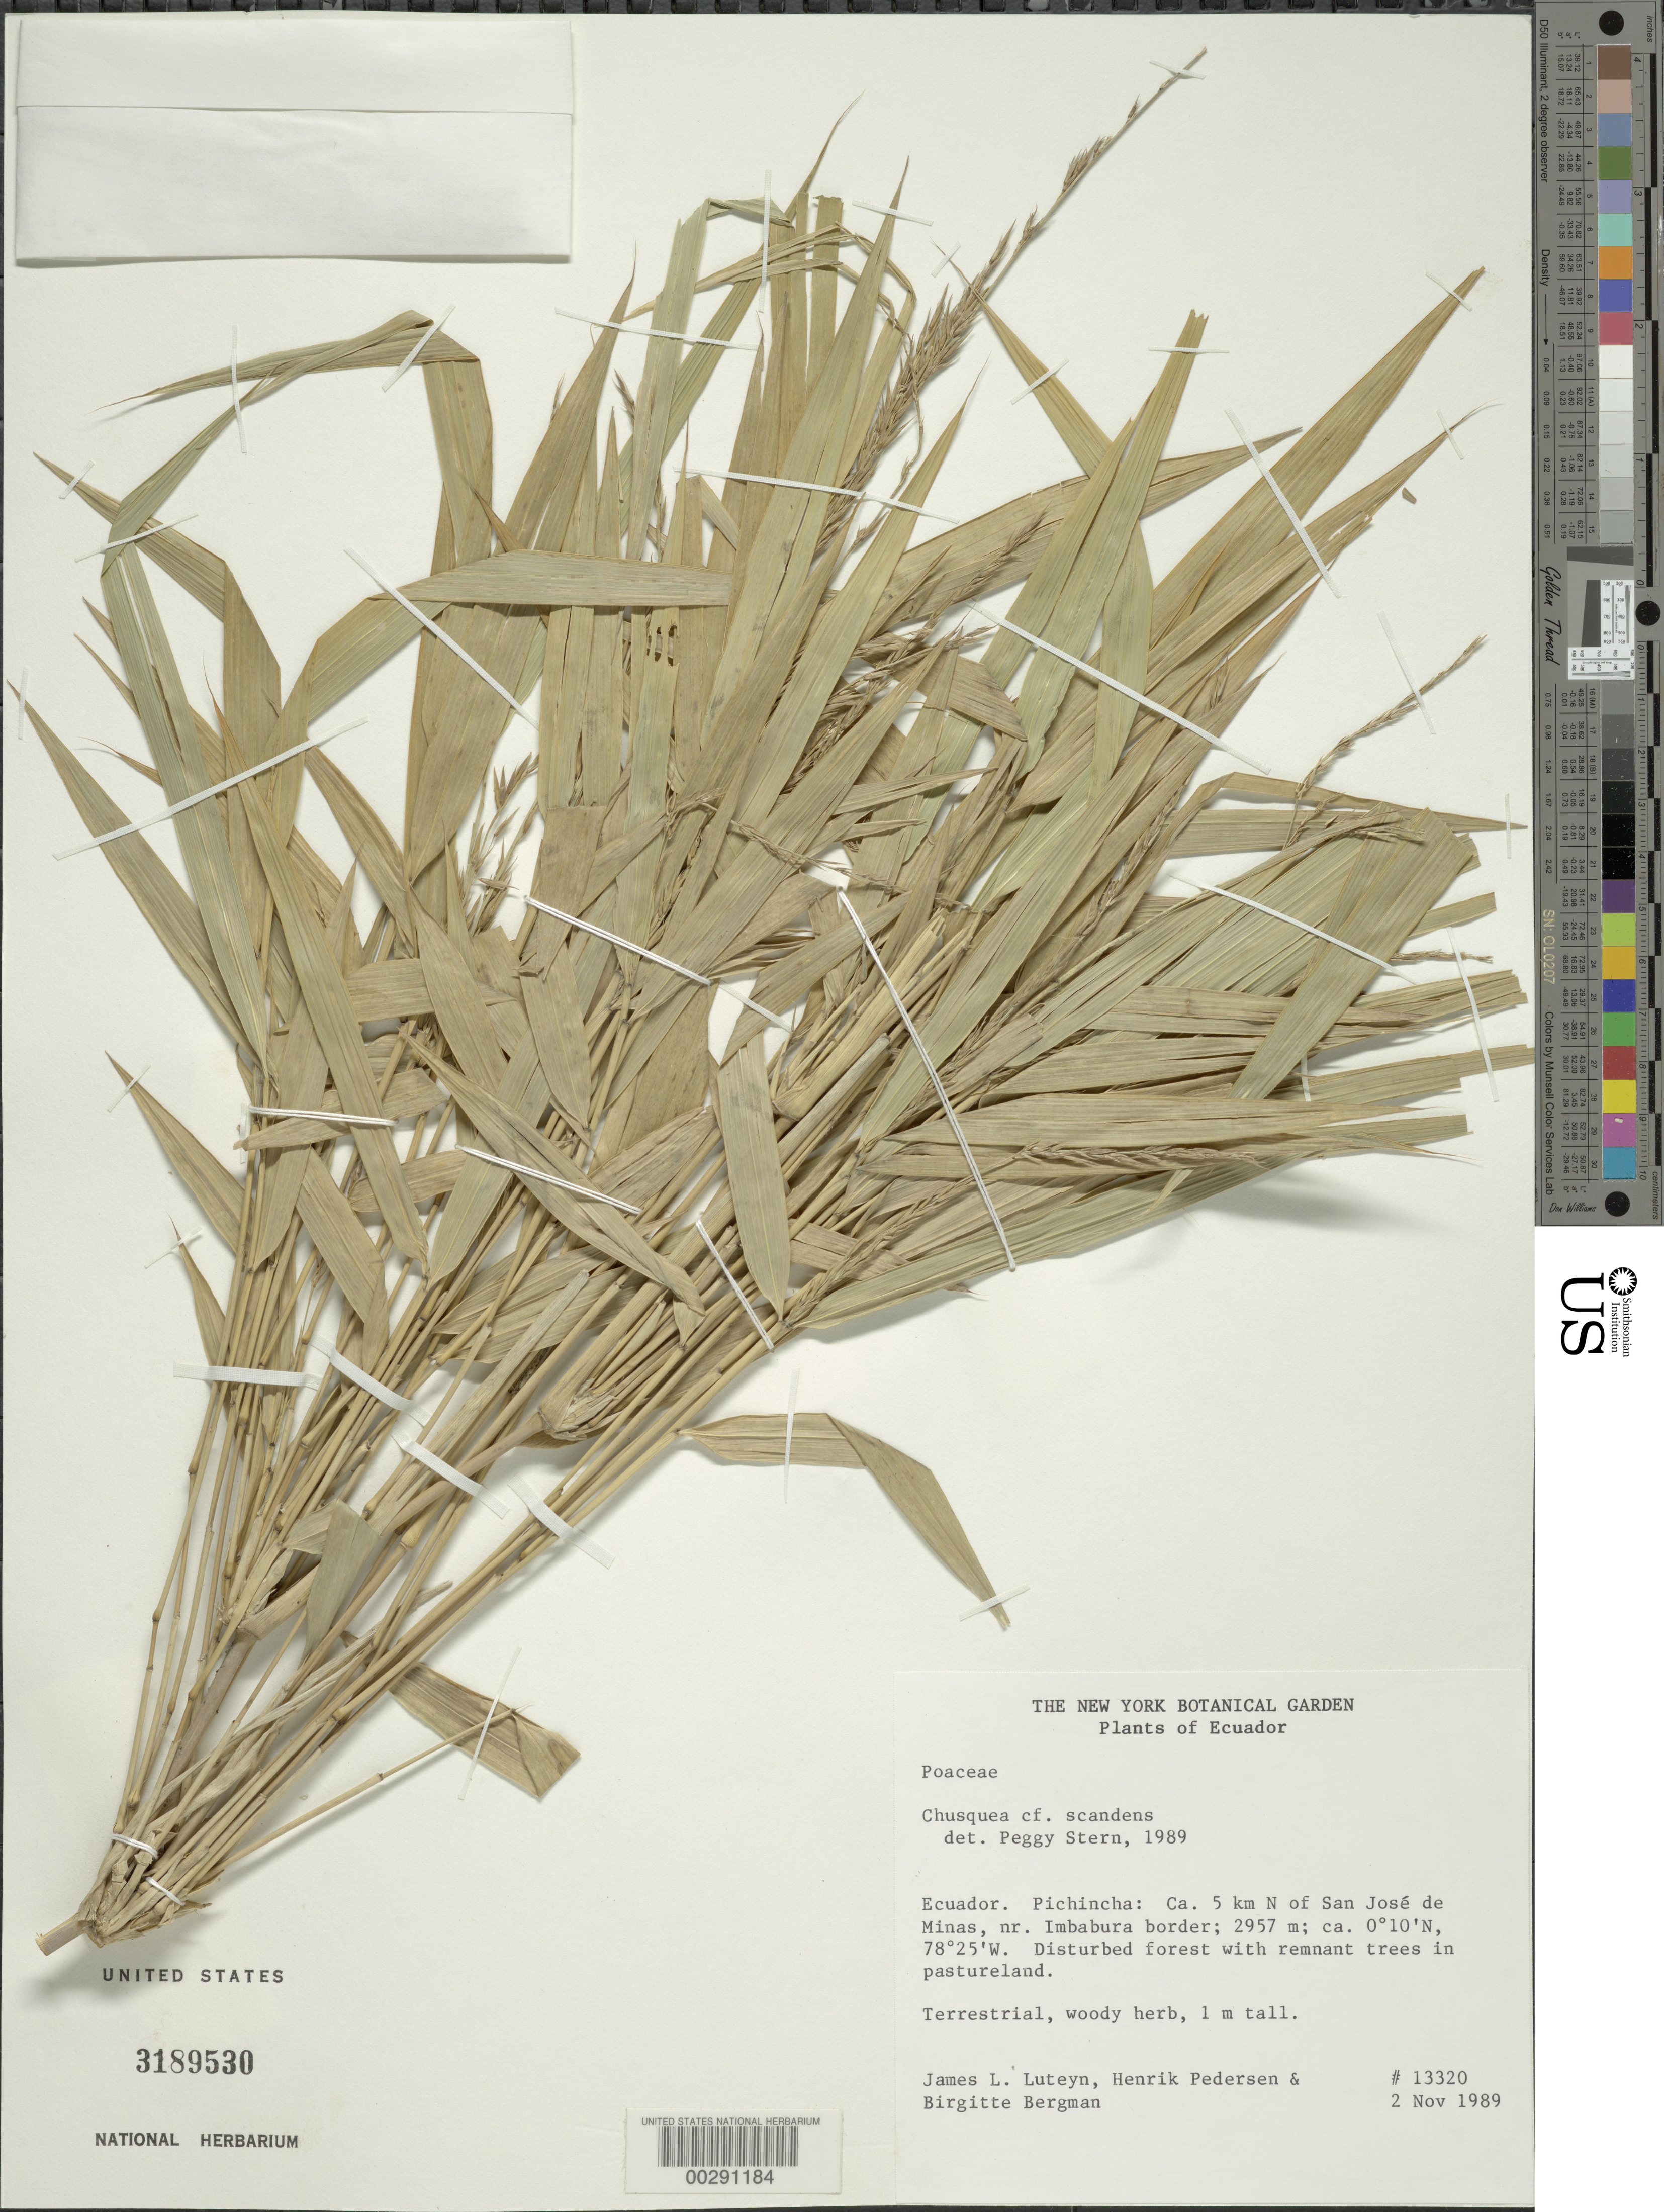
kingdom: Plantae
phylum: Tracheophyta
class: Liliopsida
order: Poales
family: Poaceae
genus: Chusquea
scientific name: Chusquea scandens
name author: Kunth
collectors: J. L. Luteyn, H. Pedersen & B. Bergman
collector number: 13320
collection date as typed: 02 Nov 1989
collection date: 1989-11-02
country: Ecuador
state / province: Pichincha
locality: Ca 5 km N of San Jose de Minas, near imbabura border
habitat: Disturbed forest with remnant trees in pastureland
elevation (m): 2957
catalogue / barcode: US 3189530